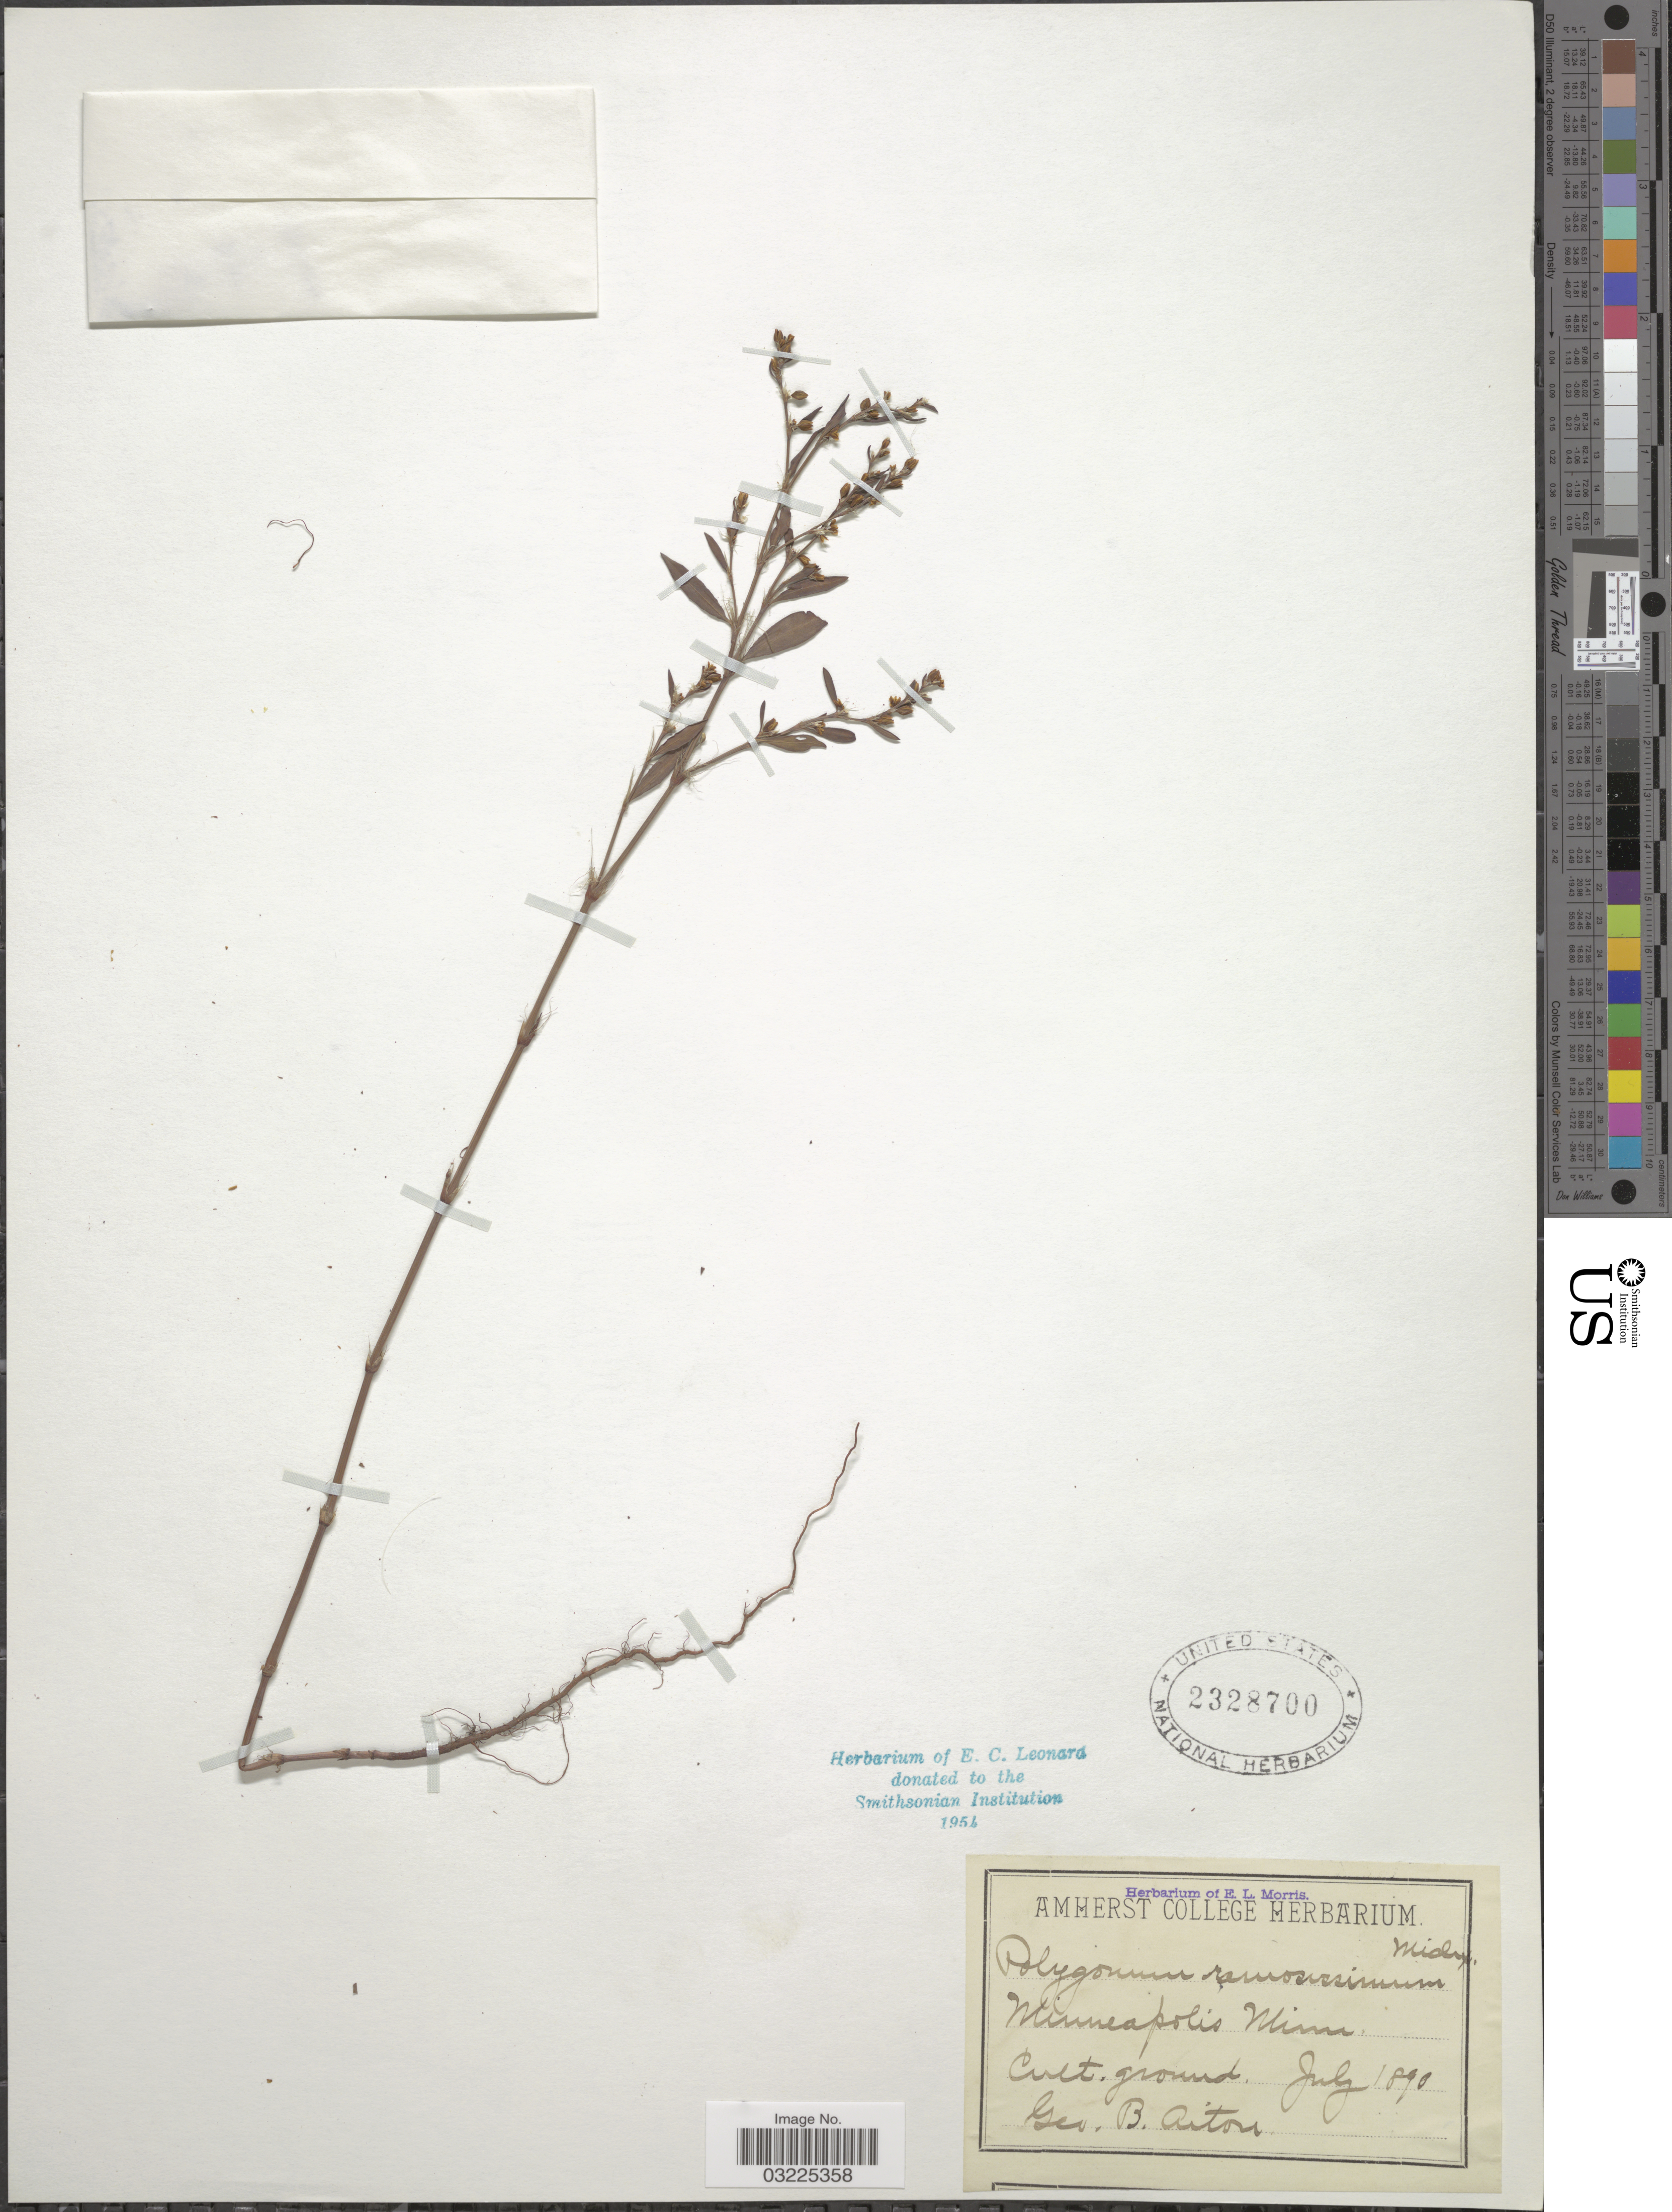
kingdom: Plantae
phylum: Tracheophyta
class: Magnoliopsida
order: Caryophyllales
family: Polygonaceae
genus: Polygonum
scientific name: Polygonum ramosissimum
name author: Michx.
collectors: G. B. Aiton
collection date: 1890-07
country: United States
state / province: Minnesota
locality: Minneapolis Minn.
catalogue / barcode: US 2328700